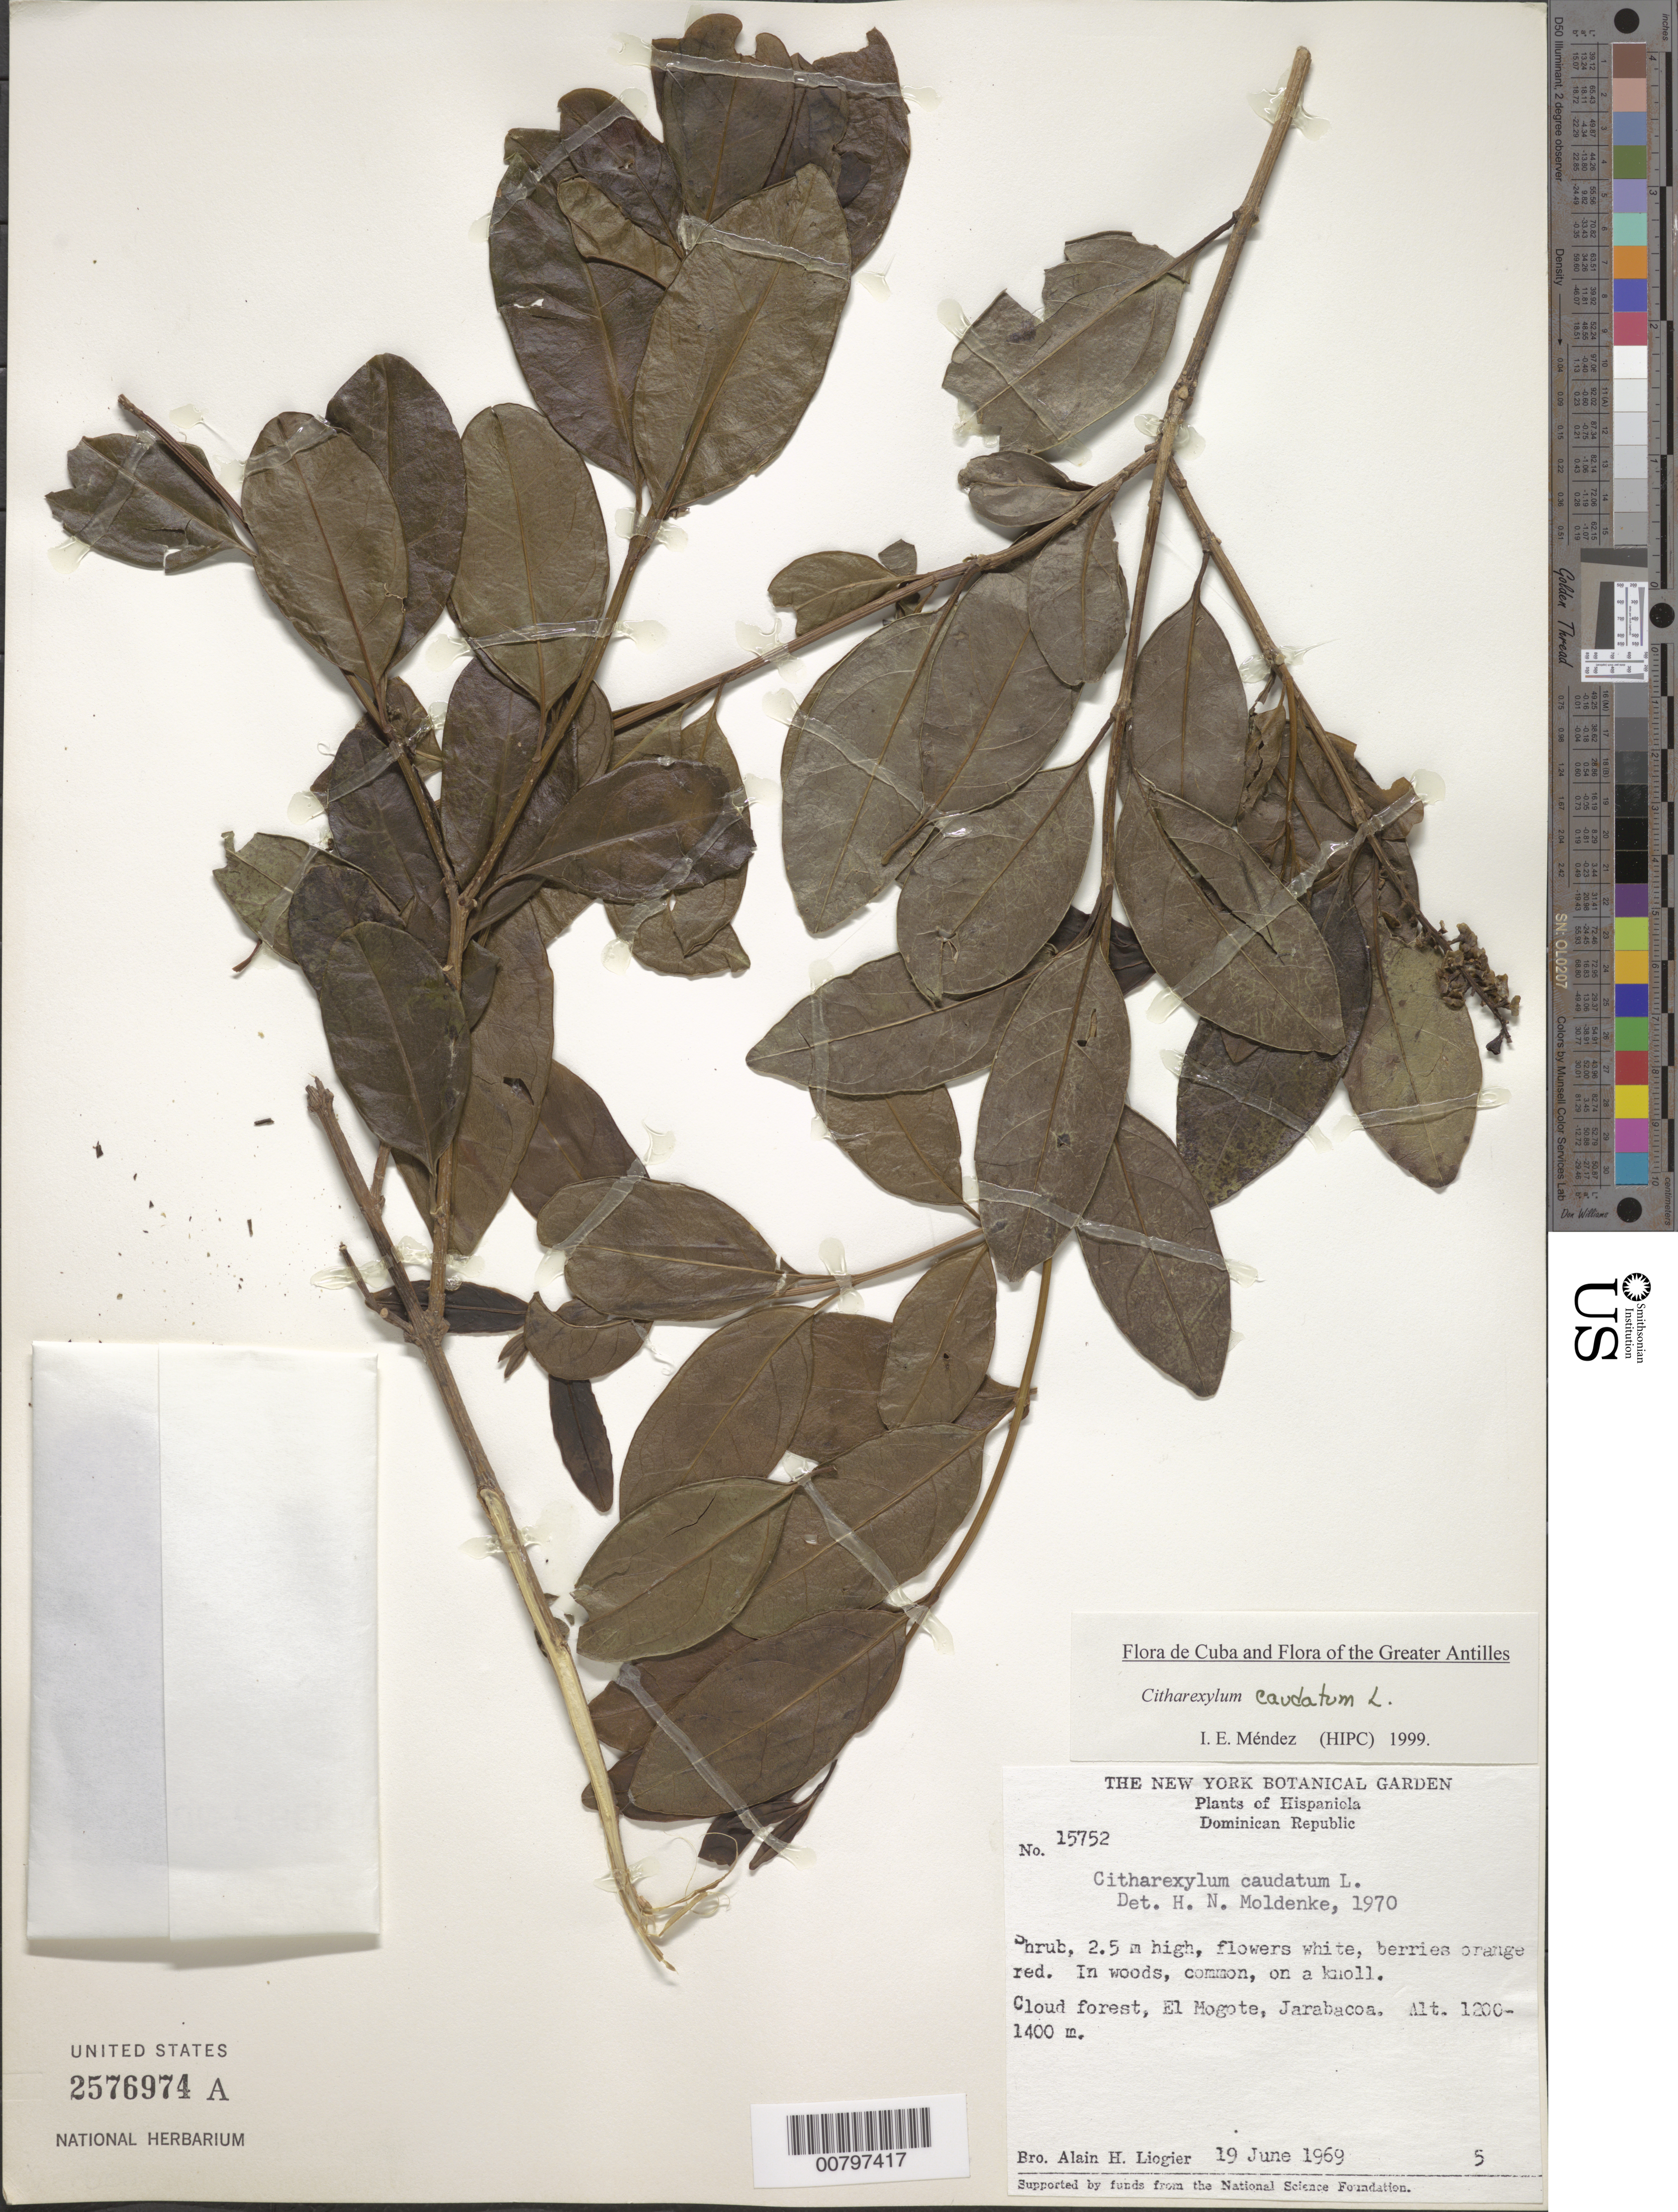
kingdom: Plantae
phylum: Tracheophyta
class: Magnoliopsida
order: Lamiales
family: Verbenaceae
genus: Citharexylum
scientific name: Citharexylum caudatum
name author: L.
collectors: A. H. Liogier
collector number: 15752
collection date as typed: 19 Jun 1969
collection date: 1969-06-19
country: Dominican Republic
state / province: La Vega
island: Hispaniola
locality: El Mogote, Jarabacoa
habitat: In woods, cloud forest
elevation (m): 1200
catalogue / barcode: US 2576974